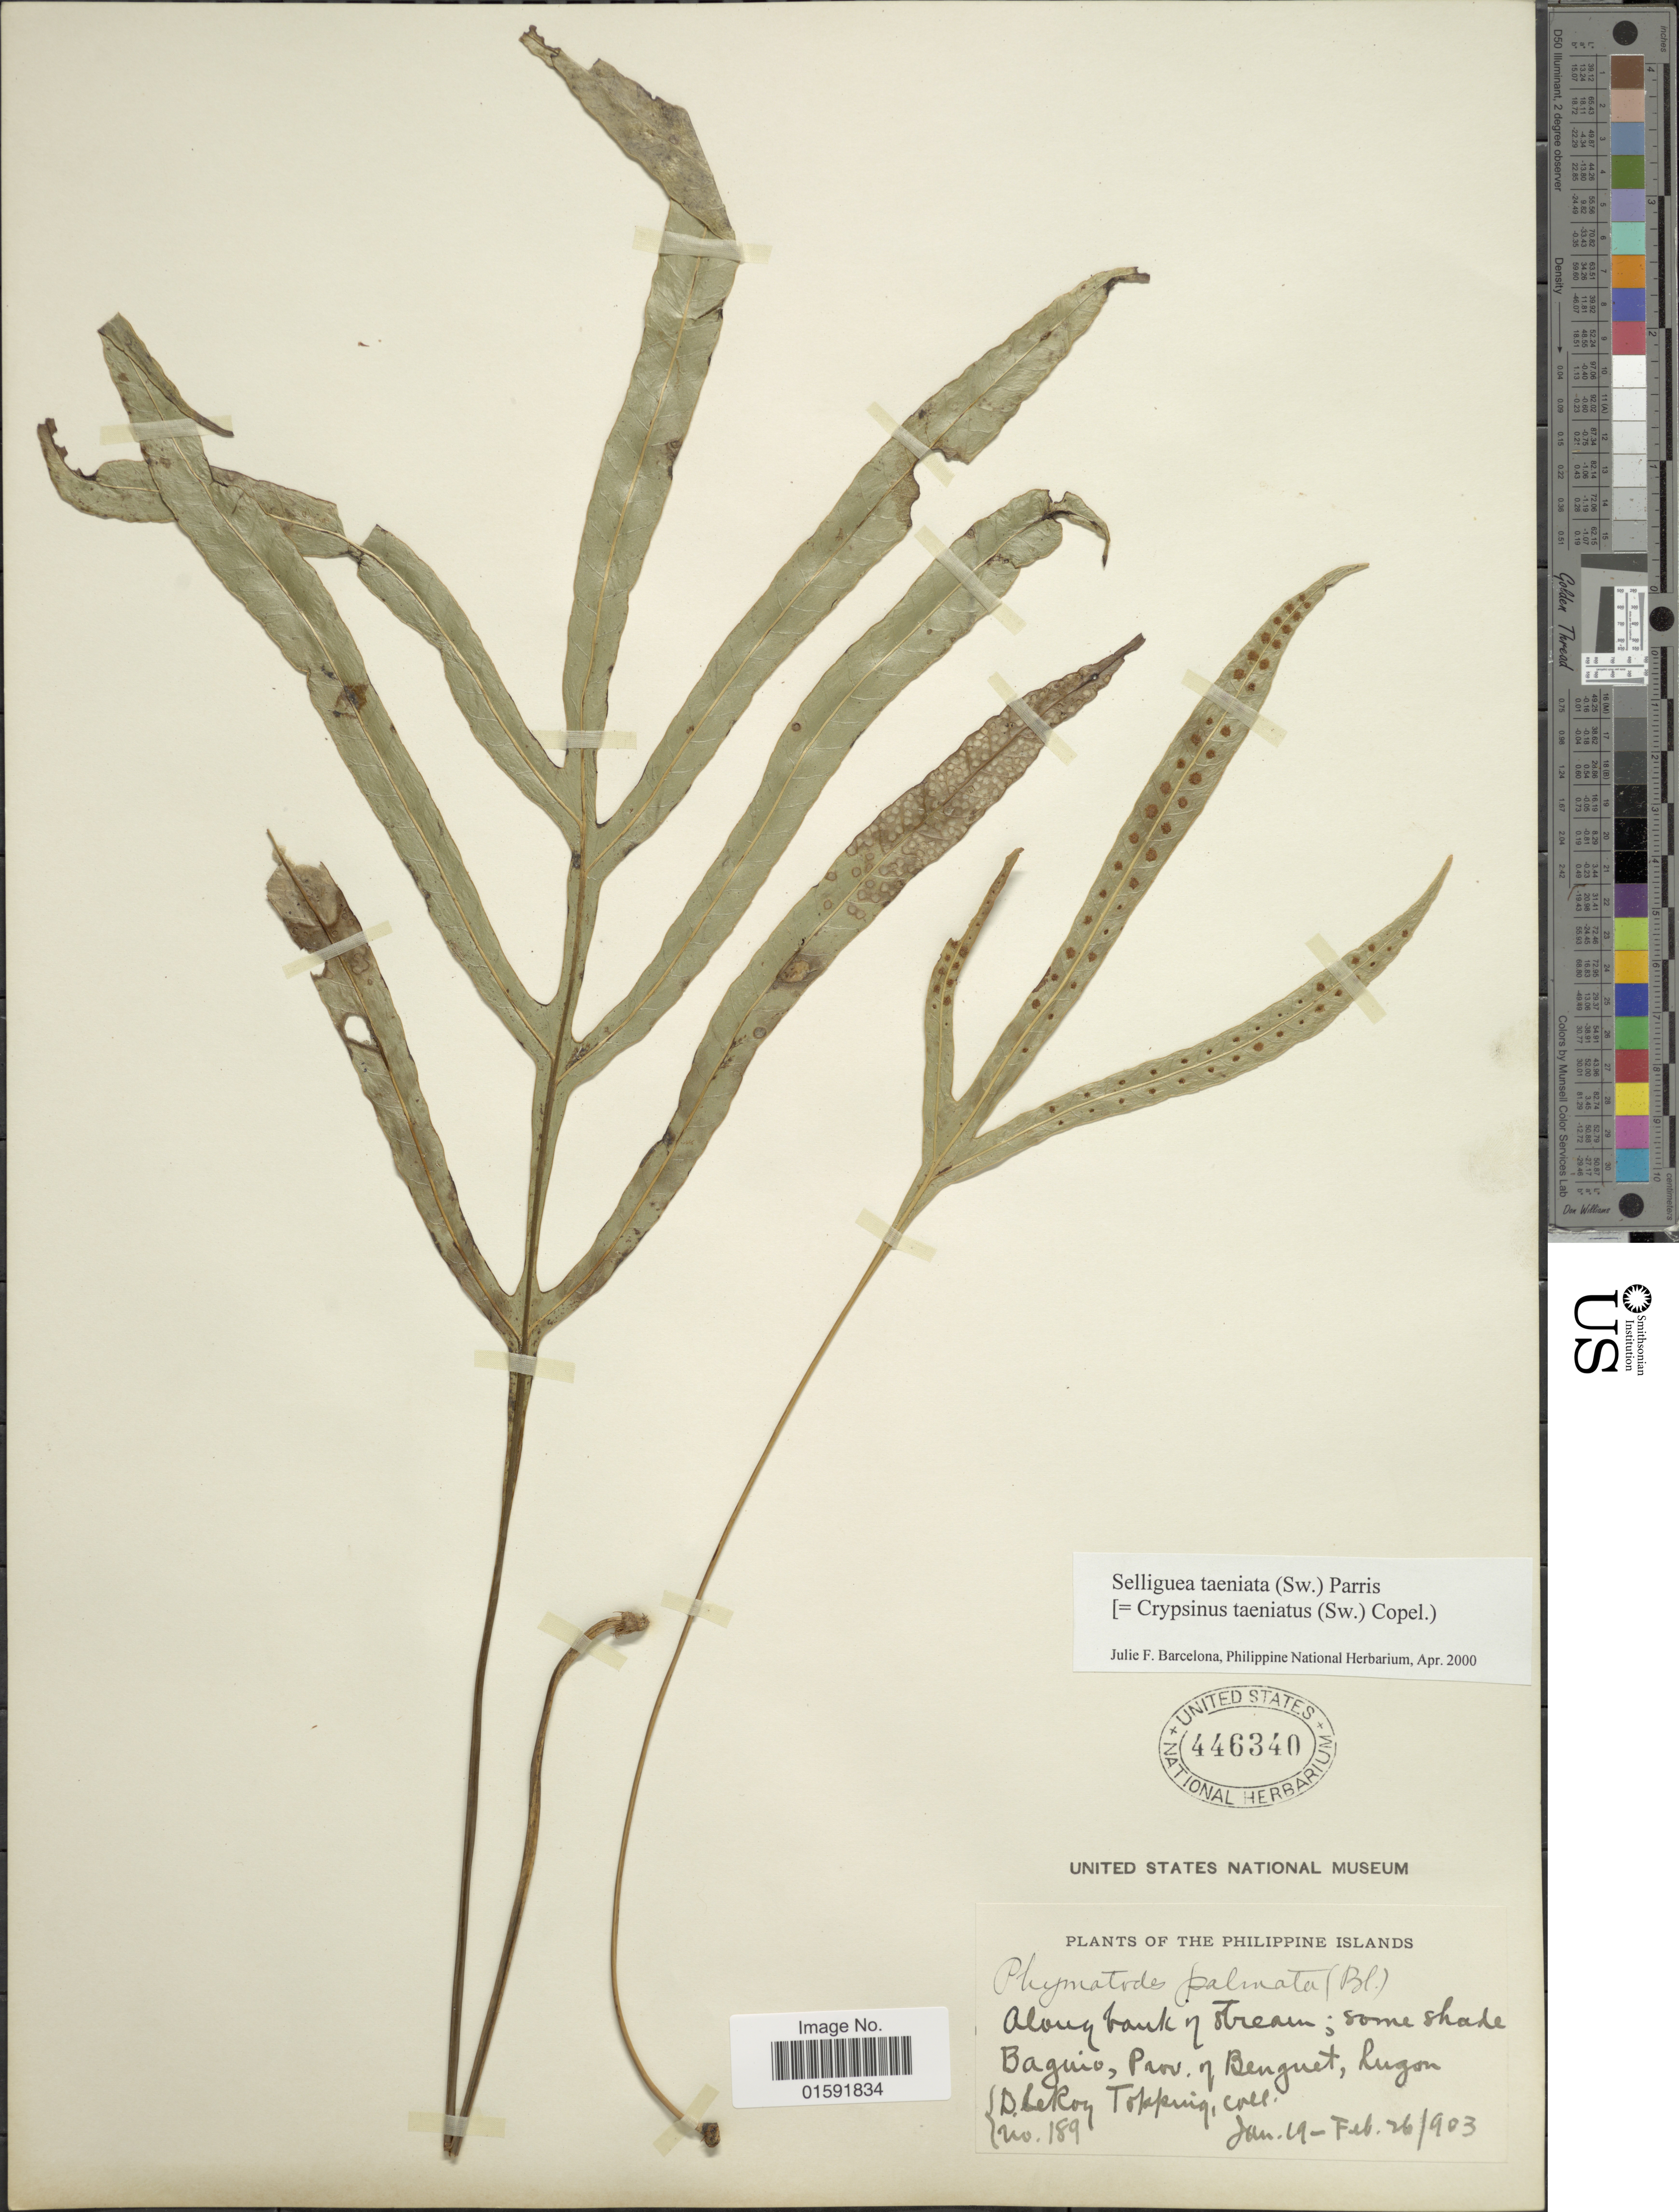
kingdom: Plantae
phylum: Tracheophyta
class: Polypodiopsida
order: Polypodiales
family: Polypodiaceae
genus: Selliguea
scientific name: Selliguea taeniata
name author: Parris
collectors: D. L. Topping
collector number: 189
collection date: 1903-01-19/1903-02-26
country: Philippines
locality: Baguio, Prov. of Benguet, Luzon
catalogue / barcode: US 446340